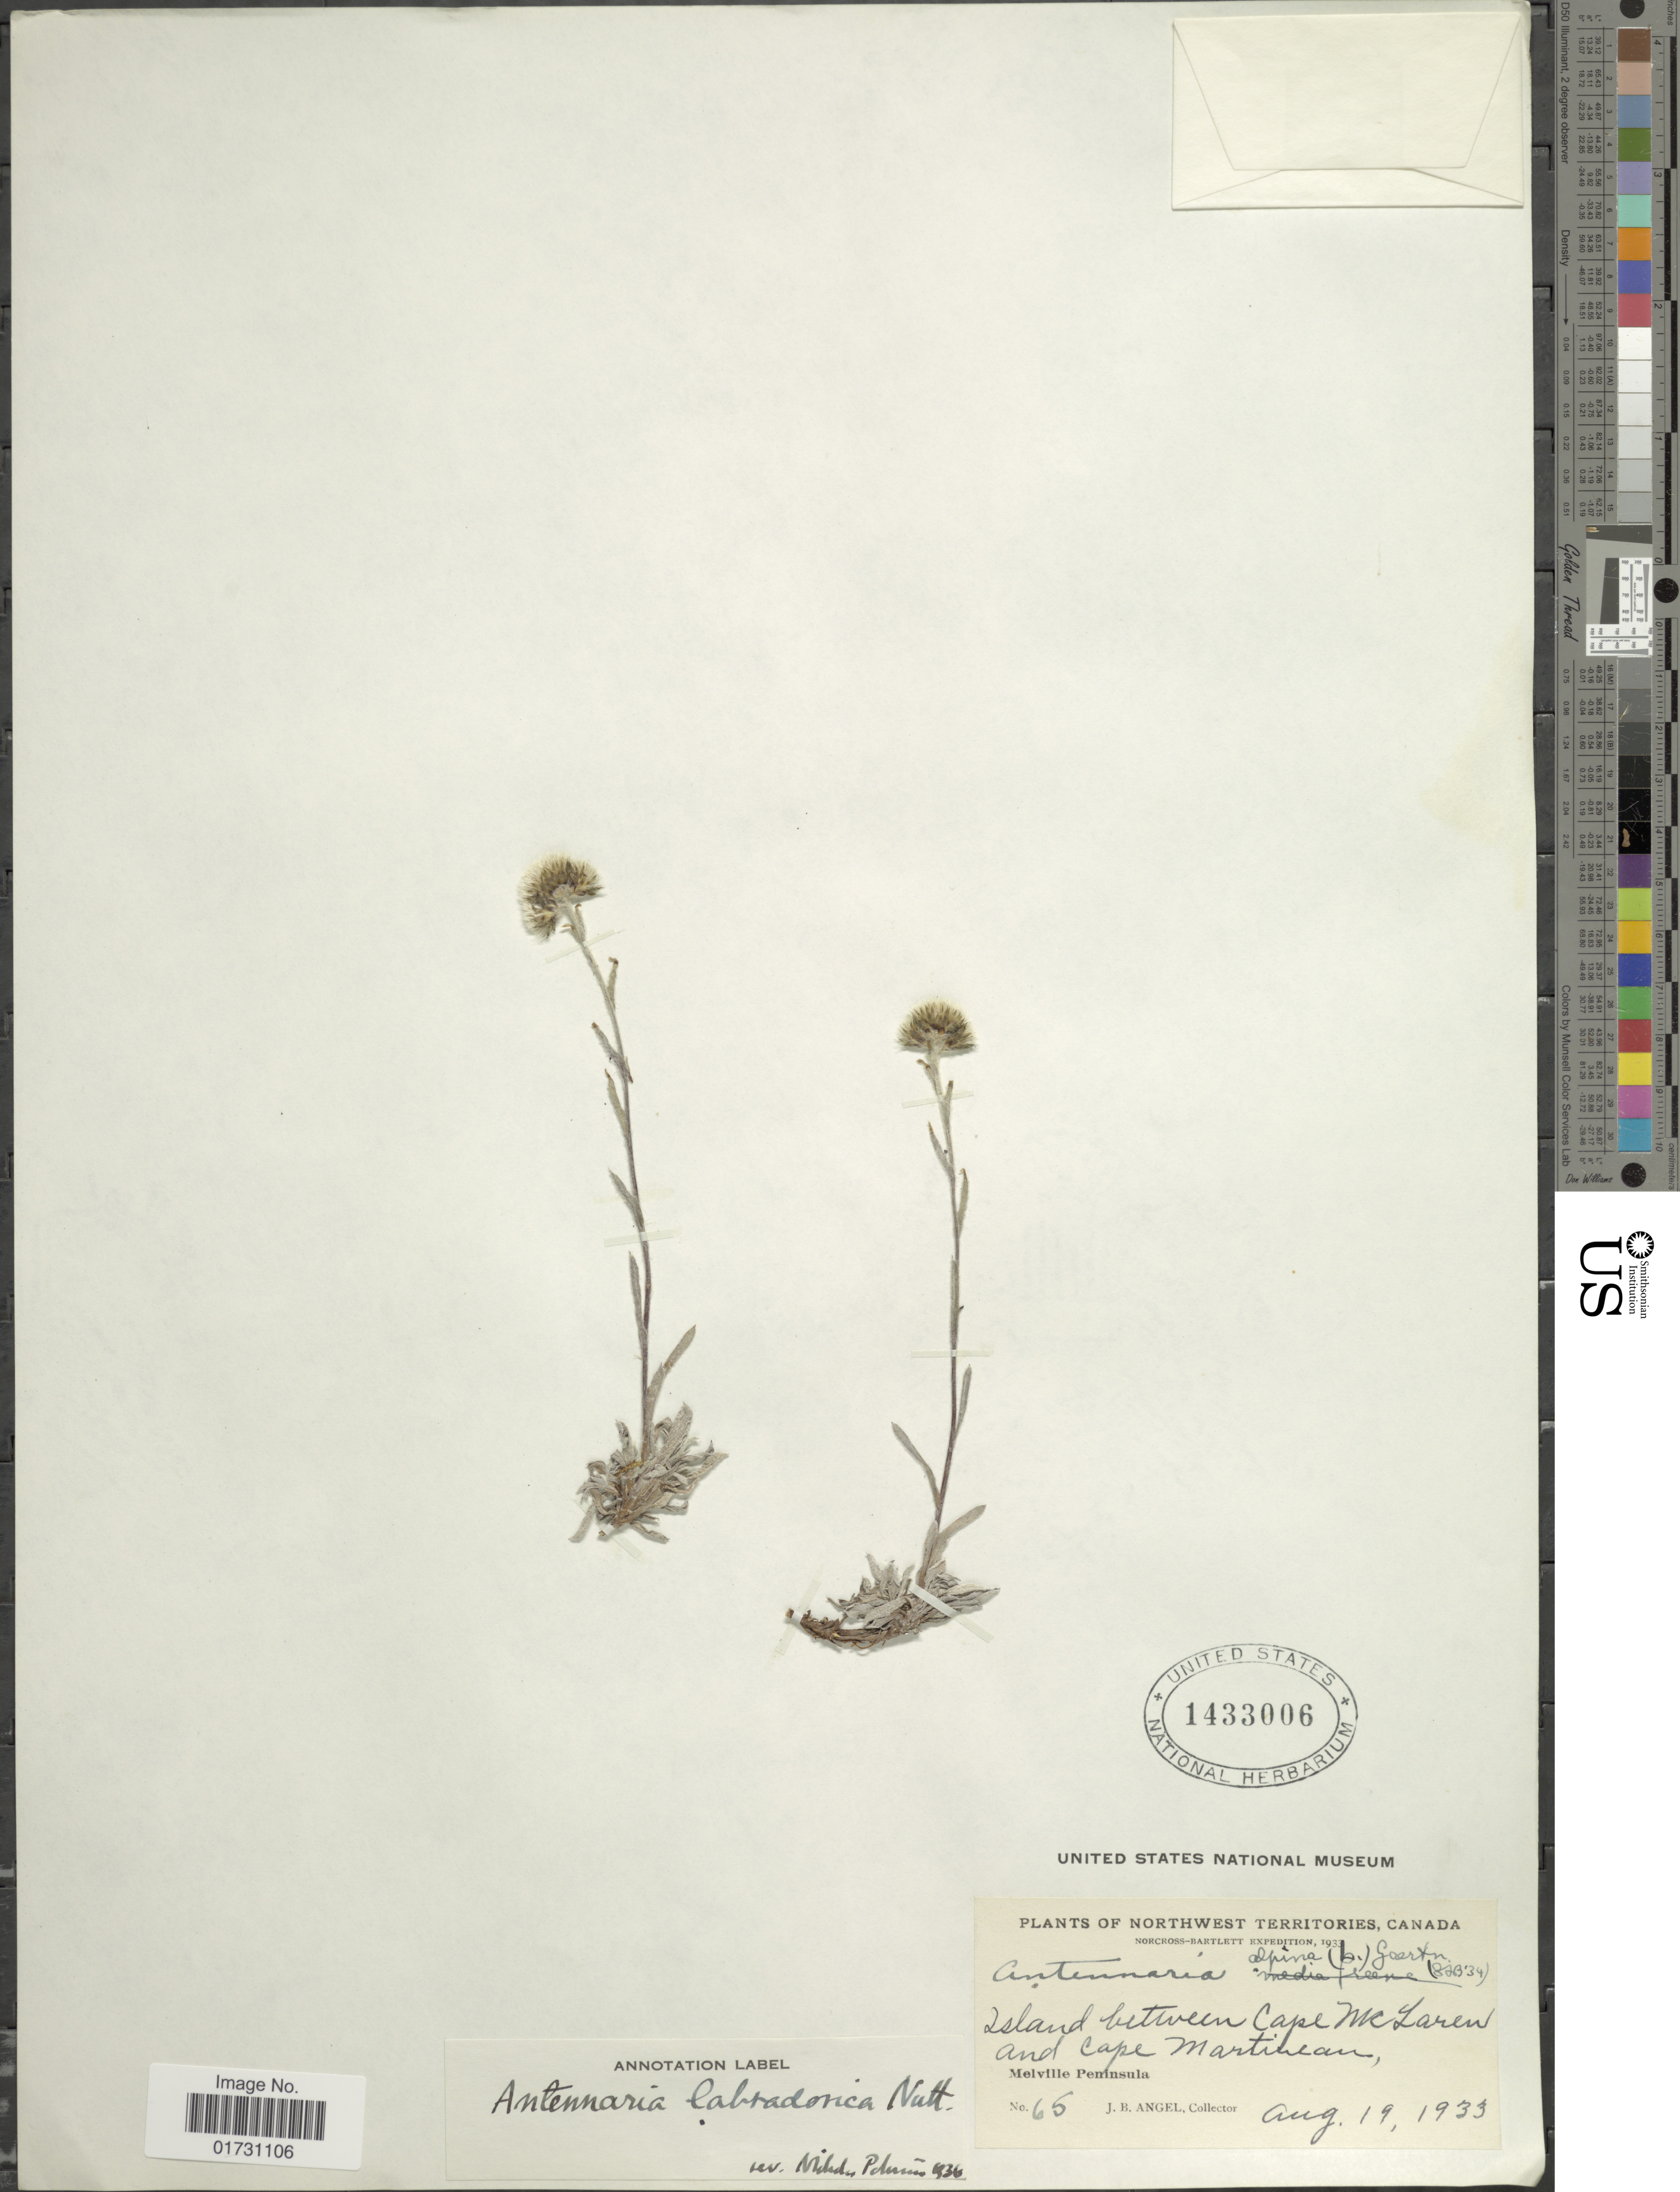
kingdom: Plantae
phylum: Tracheophyta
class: Magnoliopsida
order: Asterales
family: Asteraceae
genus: Antennaria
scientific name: Antennaria labradorica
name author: Nutt.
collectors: J. Angel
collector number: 65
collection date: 1933-08-19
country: Canada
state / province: Northwest Territories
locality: Norcross-Bartlett, Island between Cape Mc. Laren and Cape Martinean, Melville Peninsula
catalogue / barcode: US 1433006